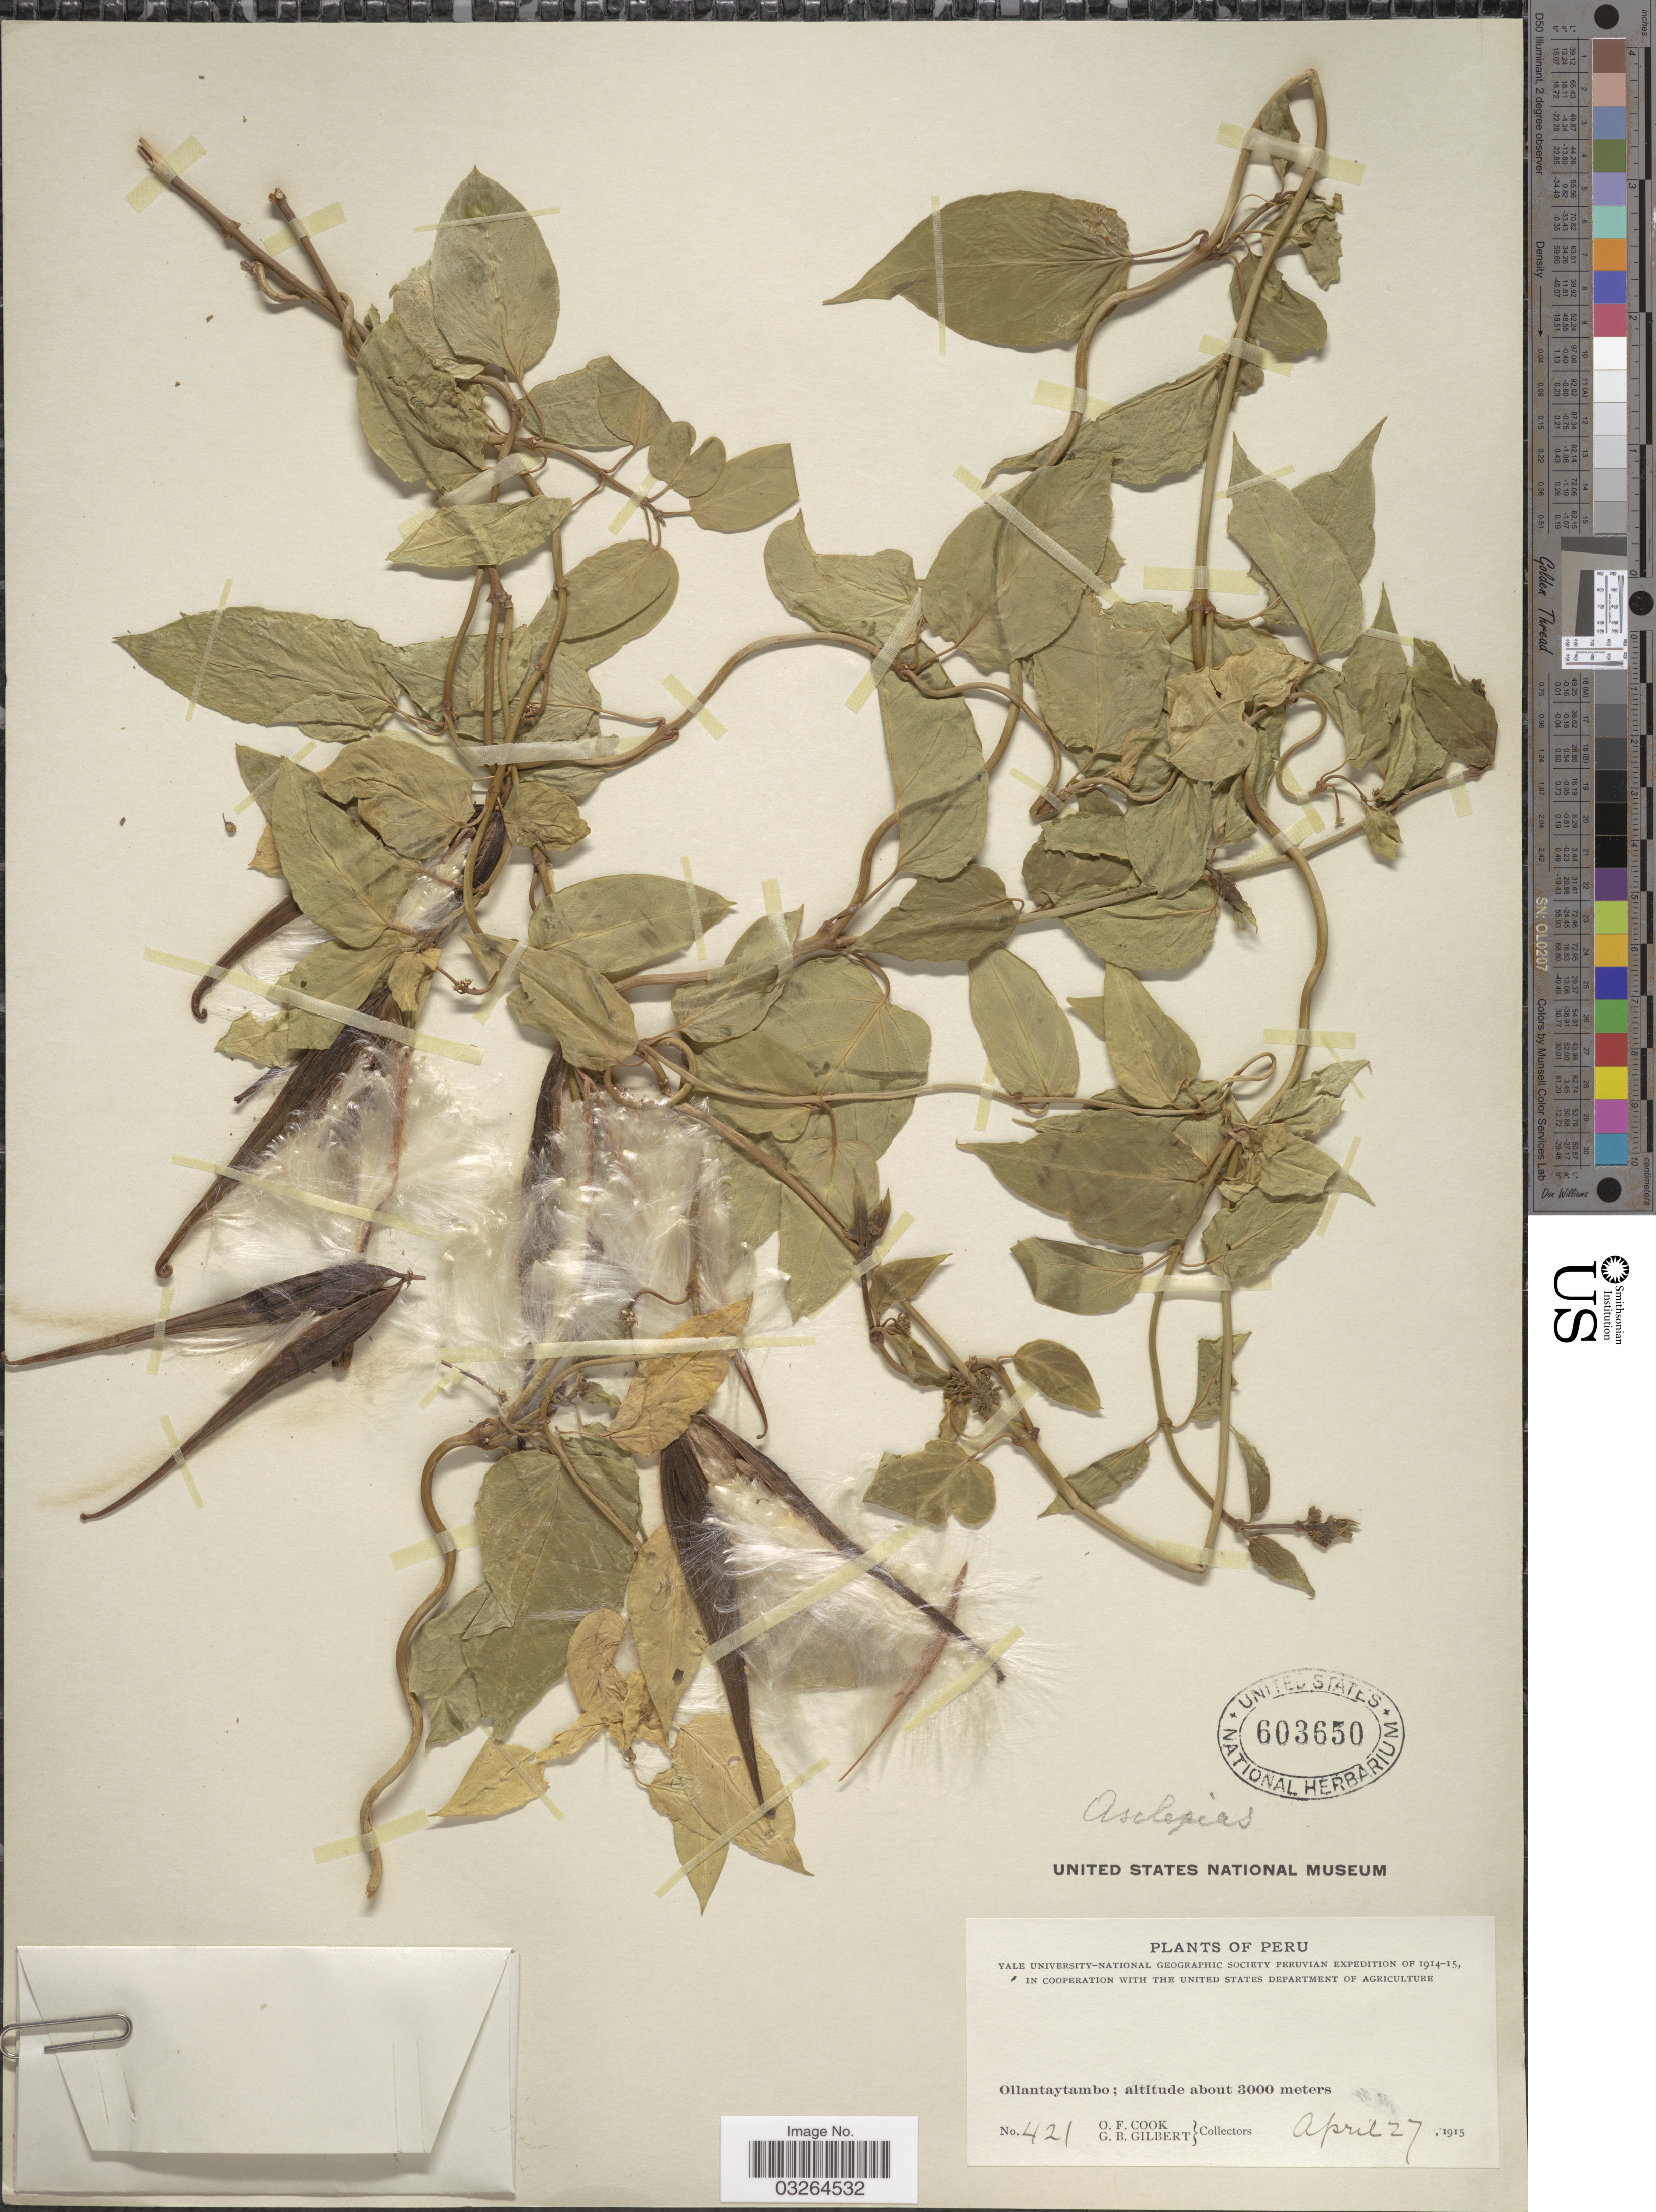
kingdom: Plantae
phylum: Tracheophyta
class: Magnoliopsida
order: Gentianales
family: Apocynaceae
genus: Cynanchum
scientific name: Cynanchum sp.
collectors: O. F. Cook & G. B. Gilbert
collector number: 421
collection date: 1915-04-27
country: Peru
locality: Ollantaytambo.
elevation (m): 3000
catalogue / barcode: US 603650